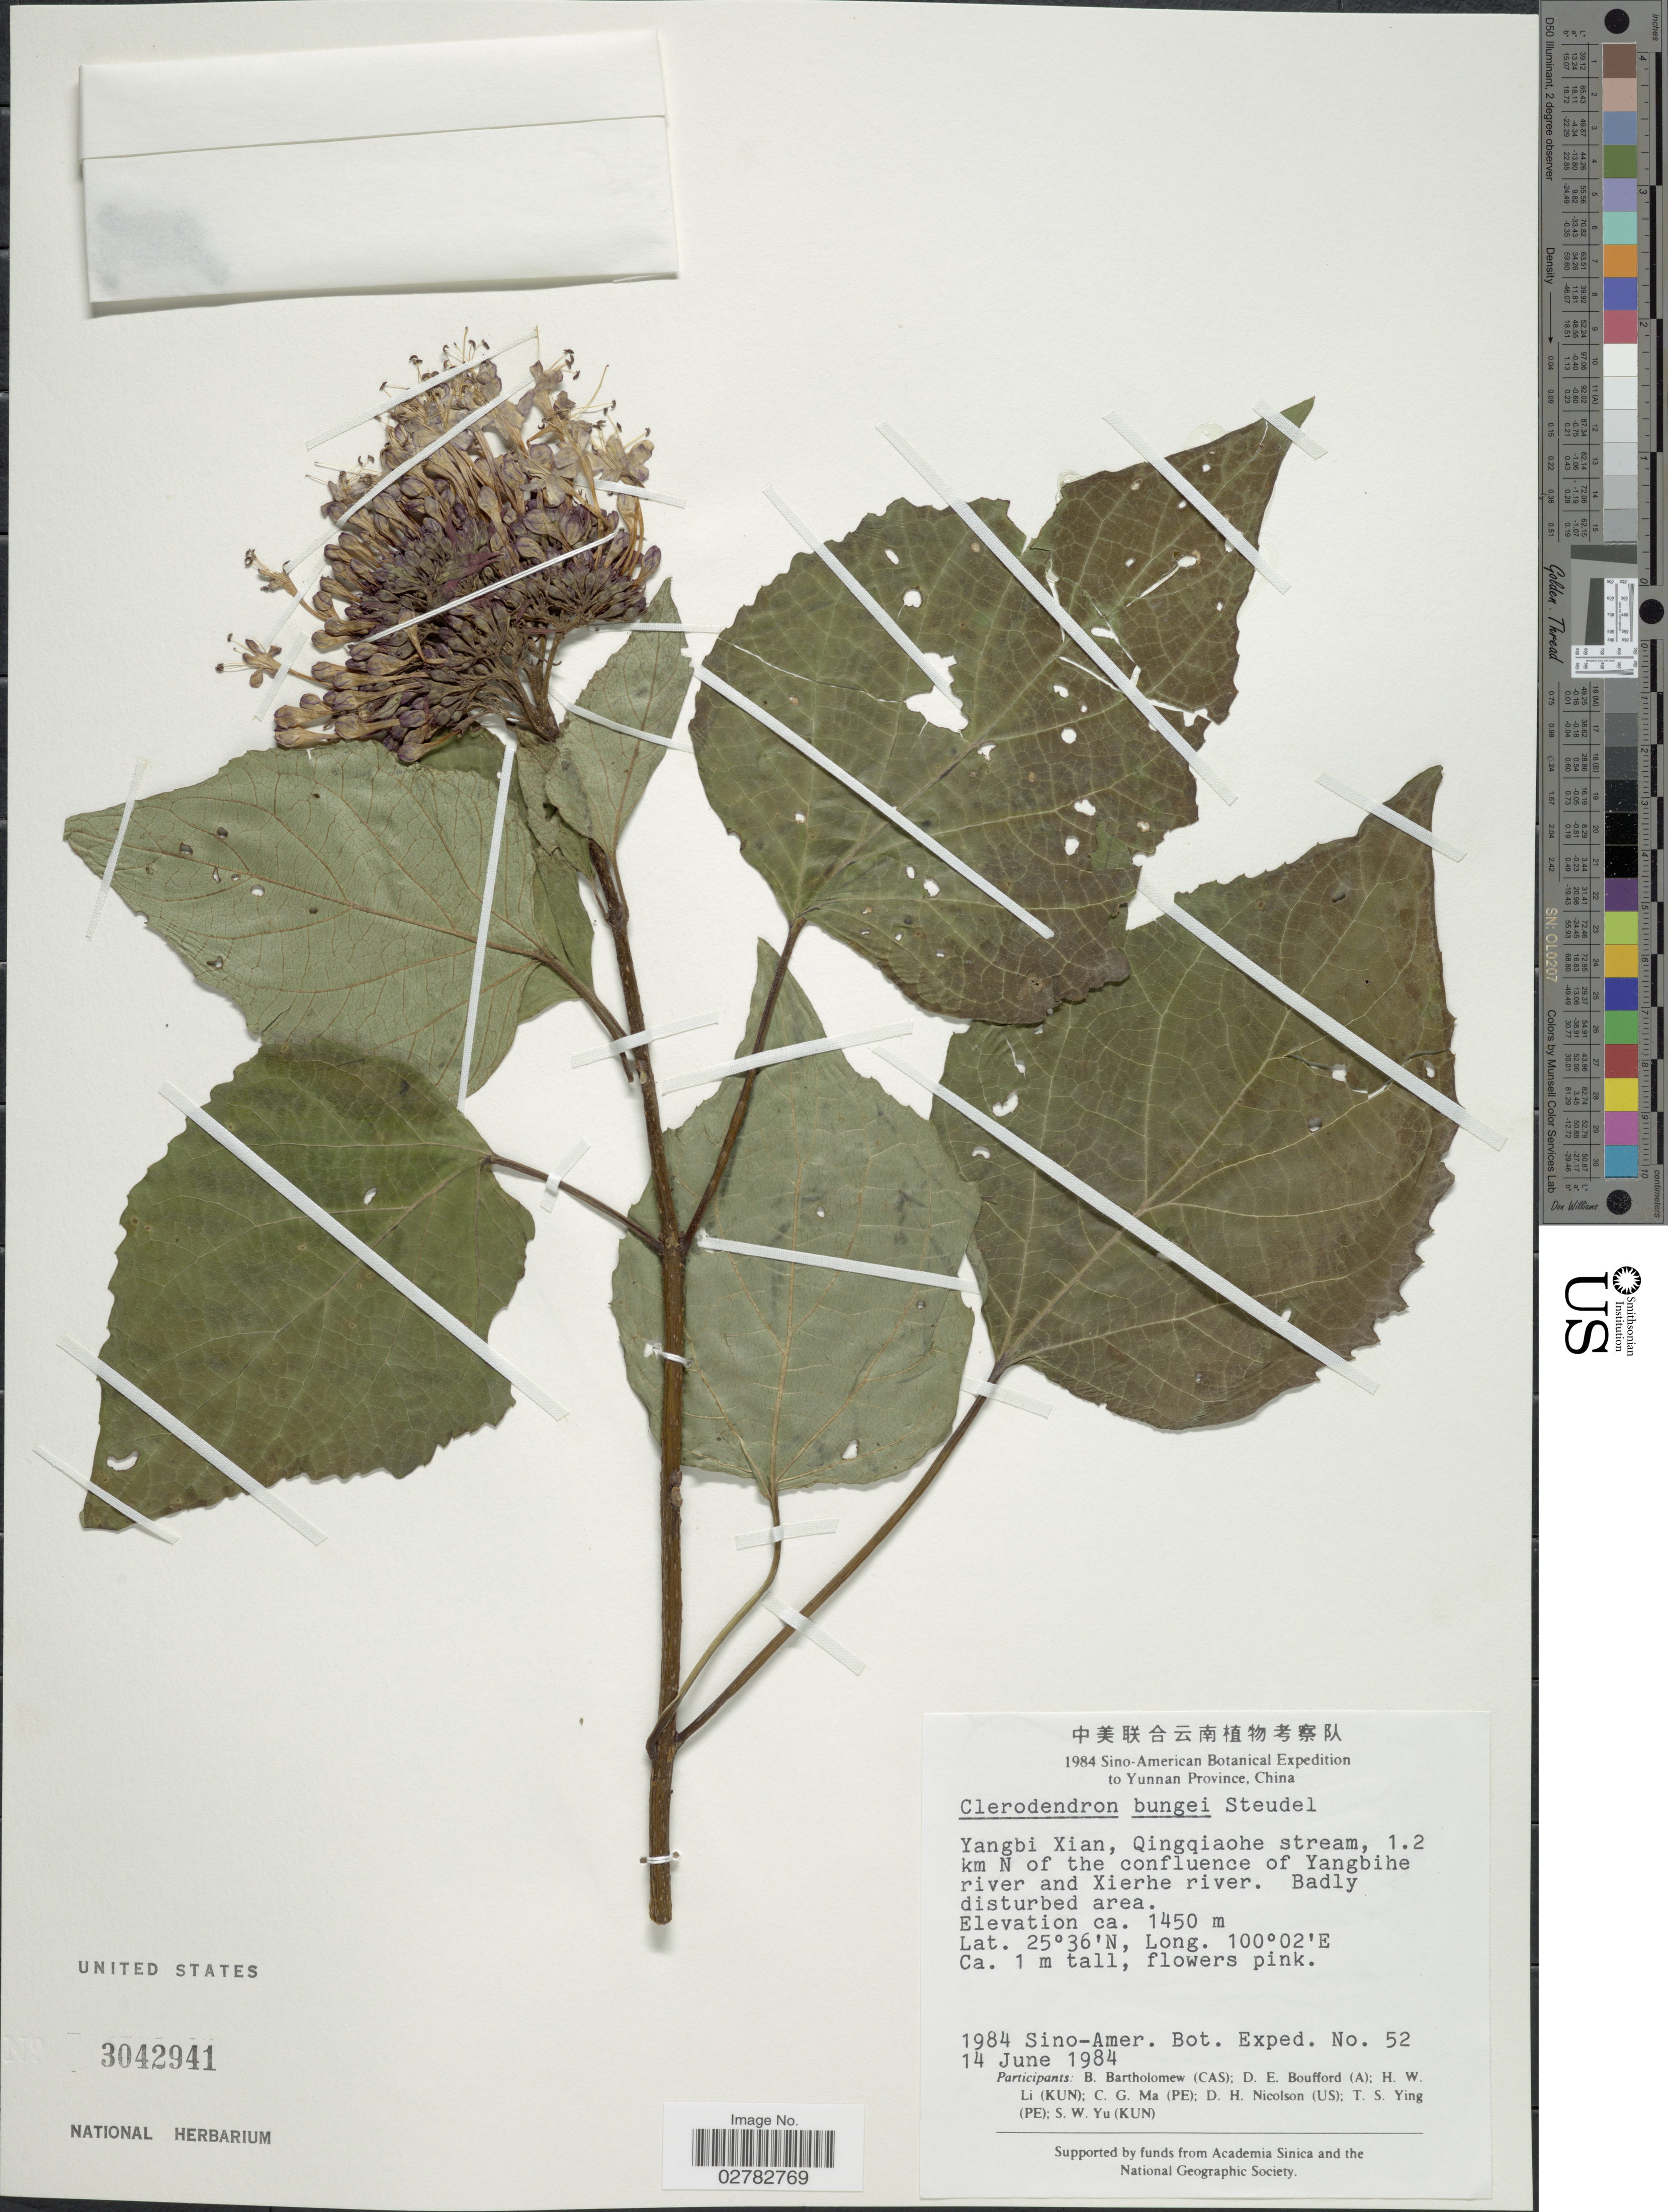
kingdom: Plantae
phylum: Tracheophyta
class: Magnoliopsida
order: Lamiales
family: Lamiaceae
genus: Clerodendrum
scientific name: Clerodendrum bungei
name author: Steud.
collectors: Sino-Amer. Bot. Exped. 1984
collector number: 52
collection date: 1984-06-14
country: China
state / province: Yunnan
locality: Yangbi Xian, Qingqiaohe stream, 1.2 km N of the confluence of Yangbihe river and Xierhe river.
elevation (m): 1450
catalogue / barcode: US 3042941